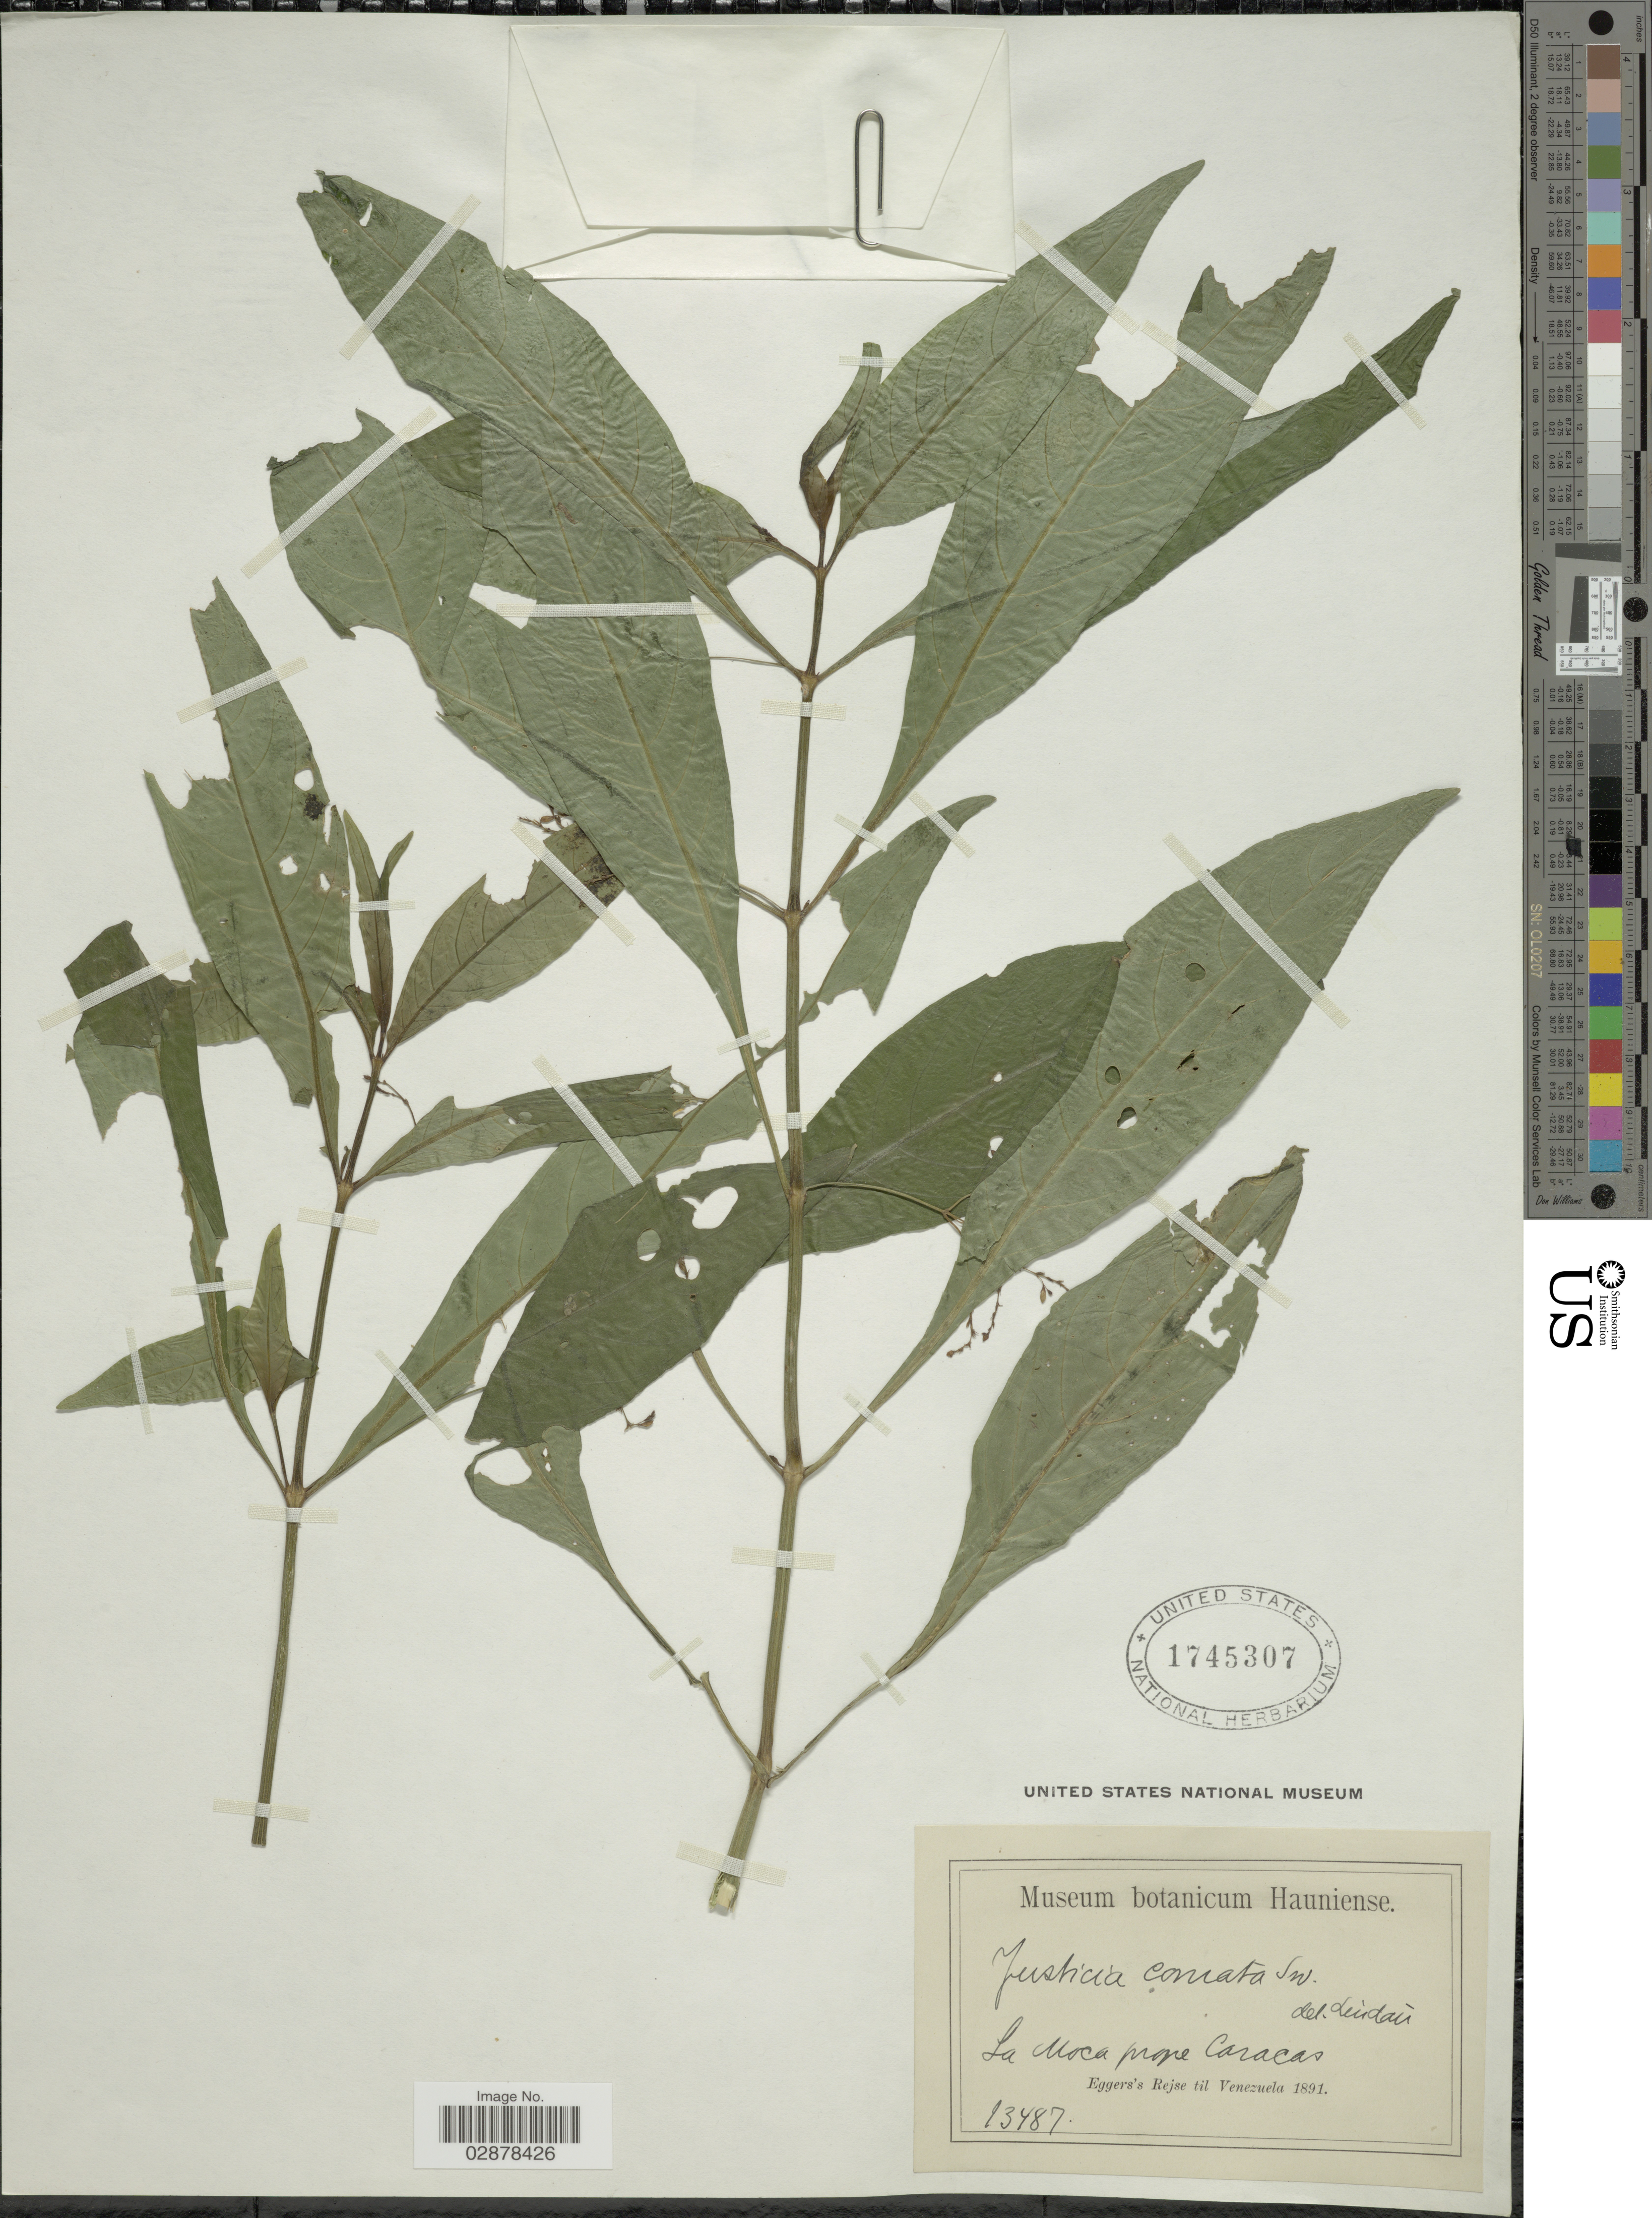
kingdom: Plantae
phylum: Tracheophyta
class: Magnoliopsida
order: Lamiales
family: Acanthaceae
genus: Justicia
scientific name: Justicia comata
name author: (L.) Lam.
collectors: -. Eggers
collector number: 13487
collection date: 1891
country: Venezuela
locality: La Moca, prope Caracas.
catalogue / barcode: US 1745307